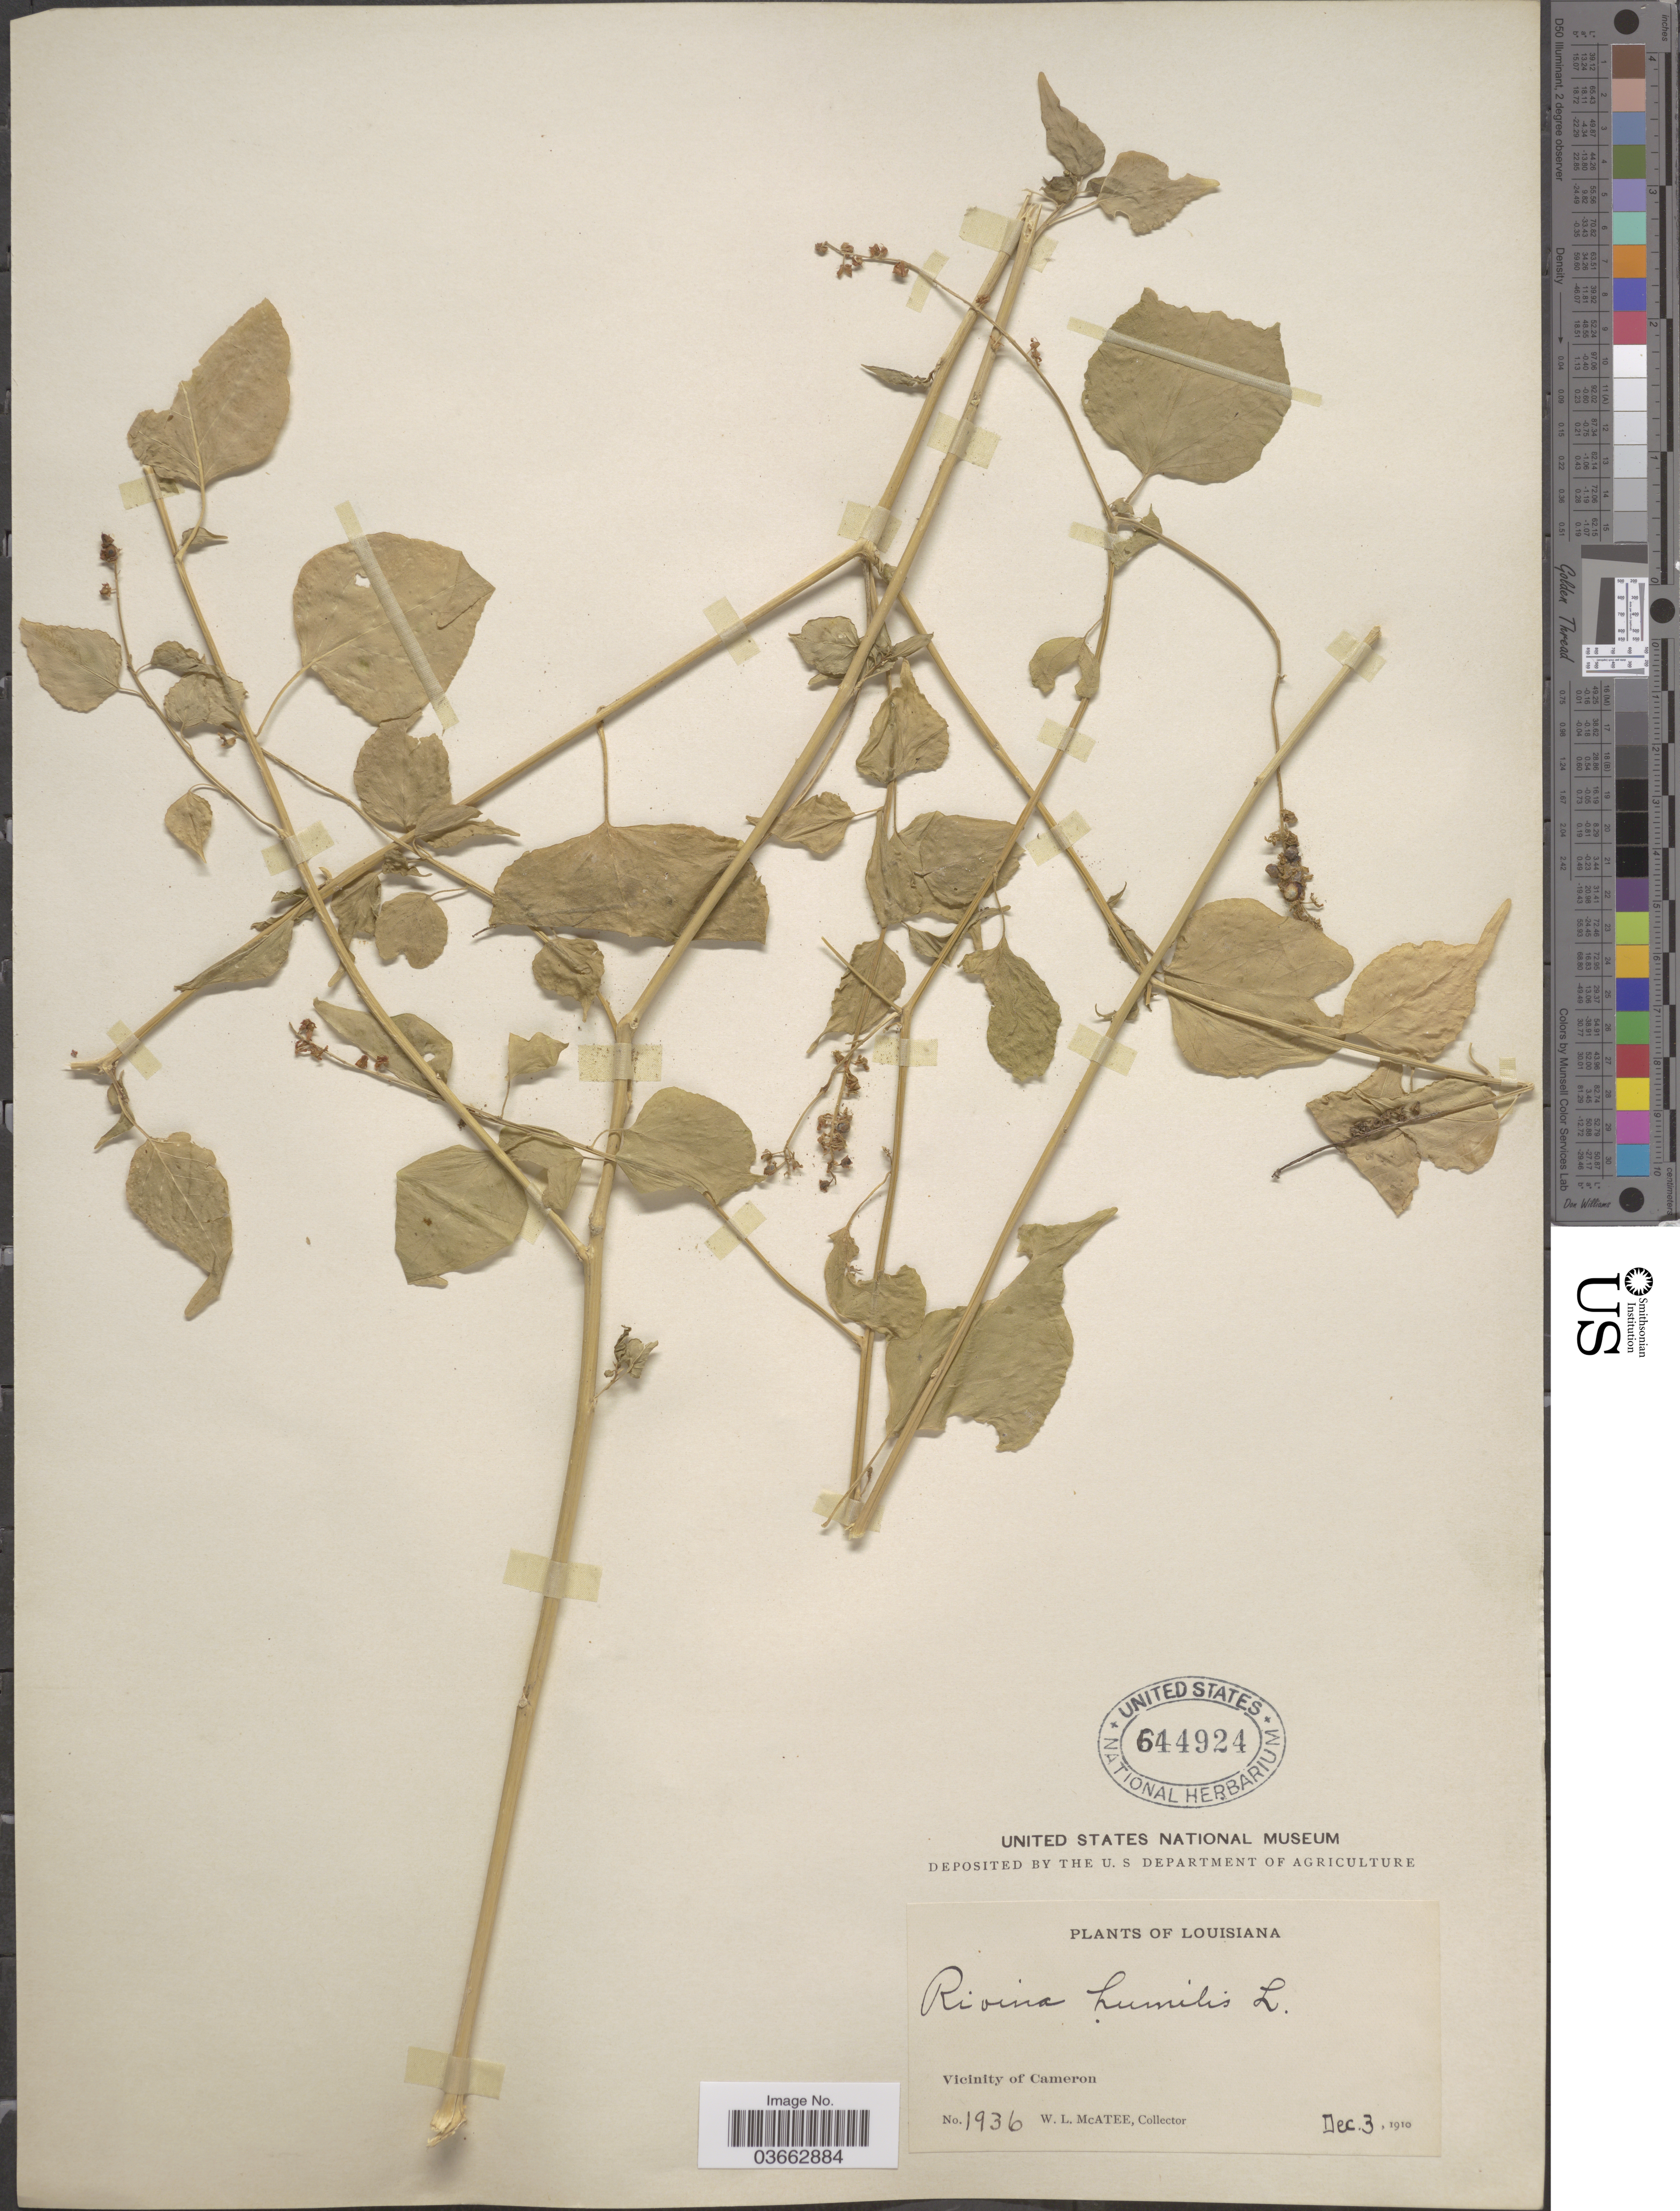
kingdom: Plantae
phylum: Tracheophyta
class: Magnoliopsida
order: Caryophyllales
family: Phytolaccaceae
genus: Rivina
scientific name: Rivina humilis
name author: L.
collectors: W. McAtee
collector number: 1936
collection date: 1910-12-03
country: United States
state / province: Louisiana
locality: Vicinity of Cameron.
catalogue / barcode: US 644924